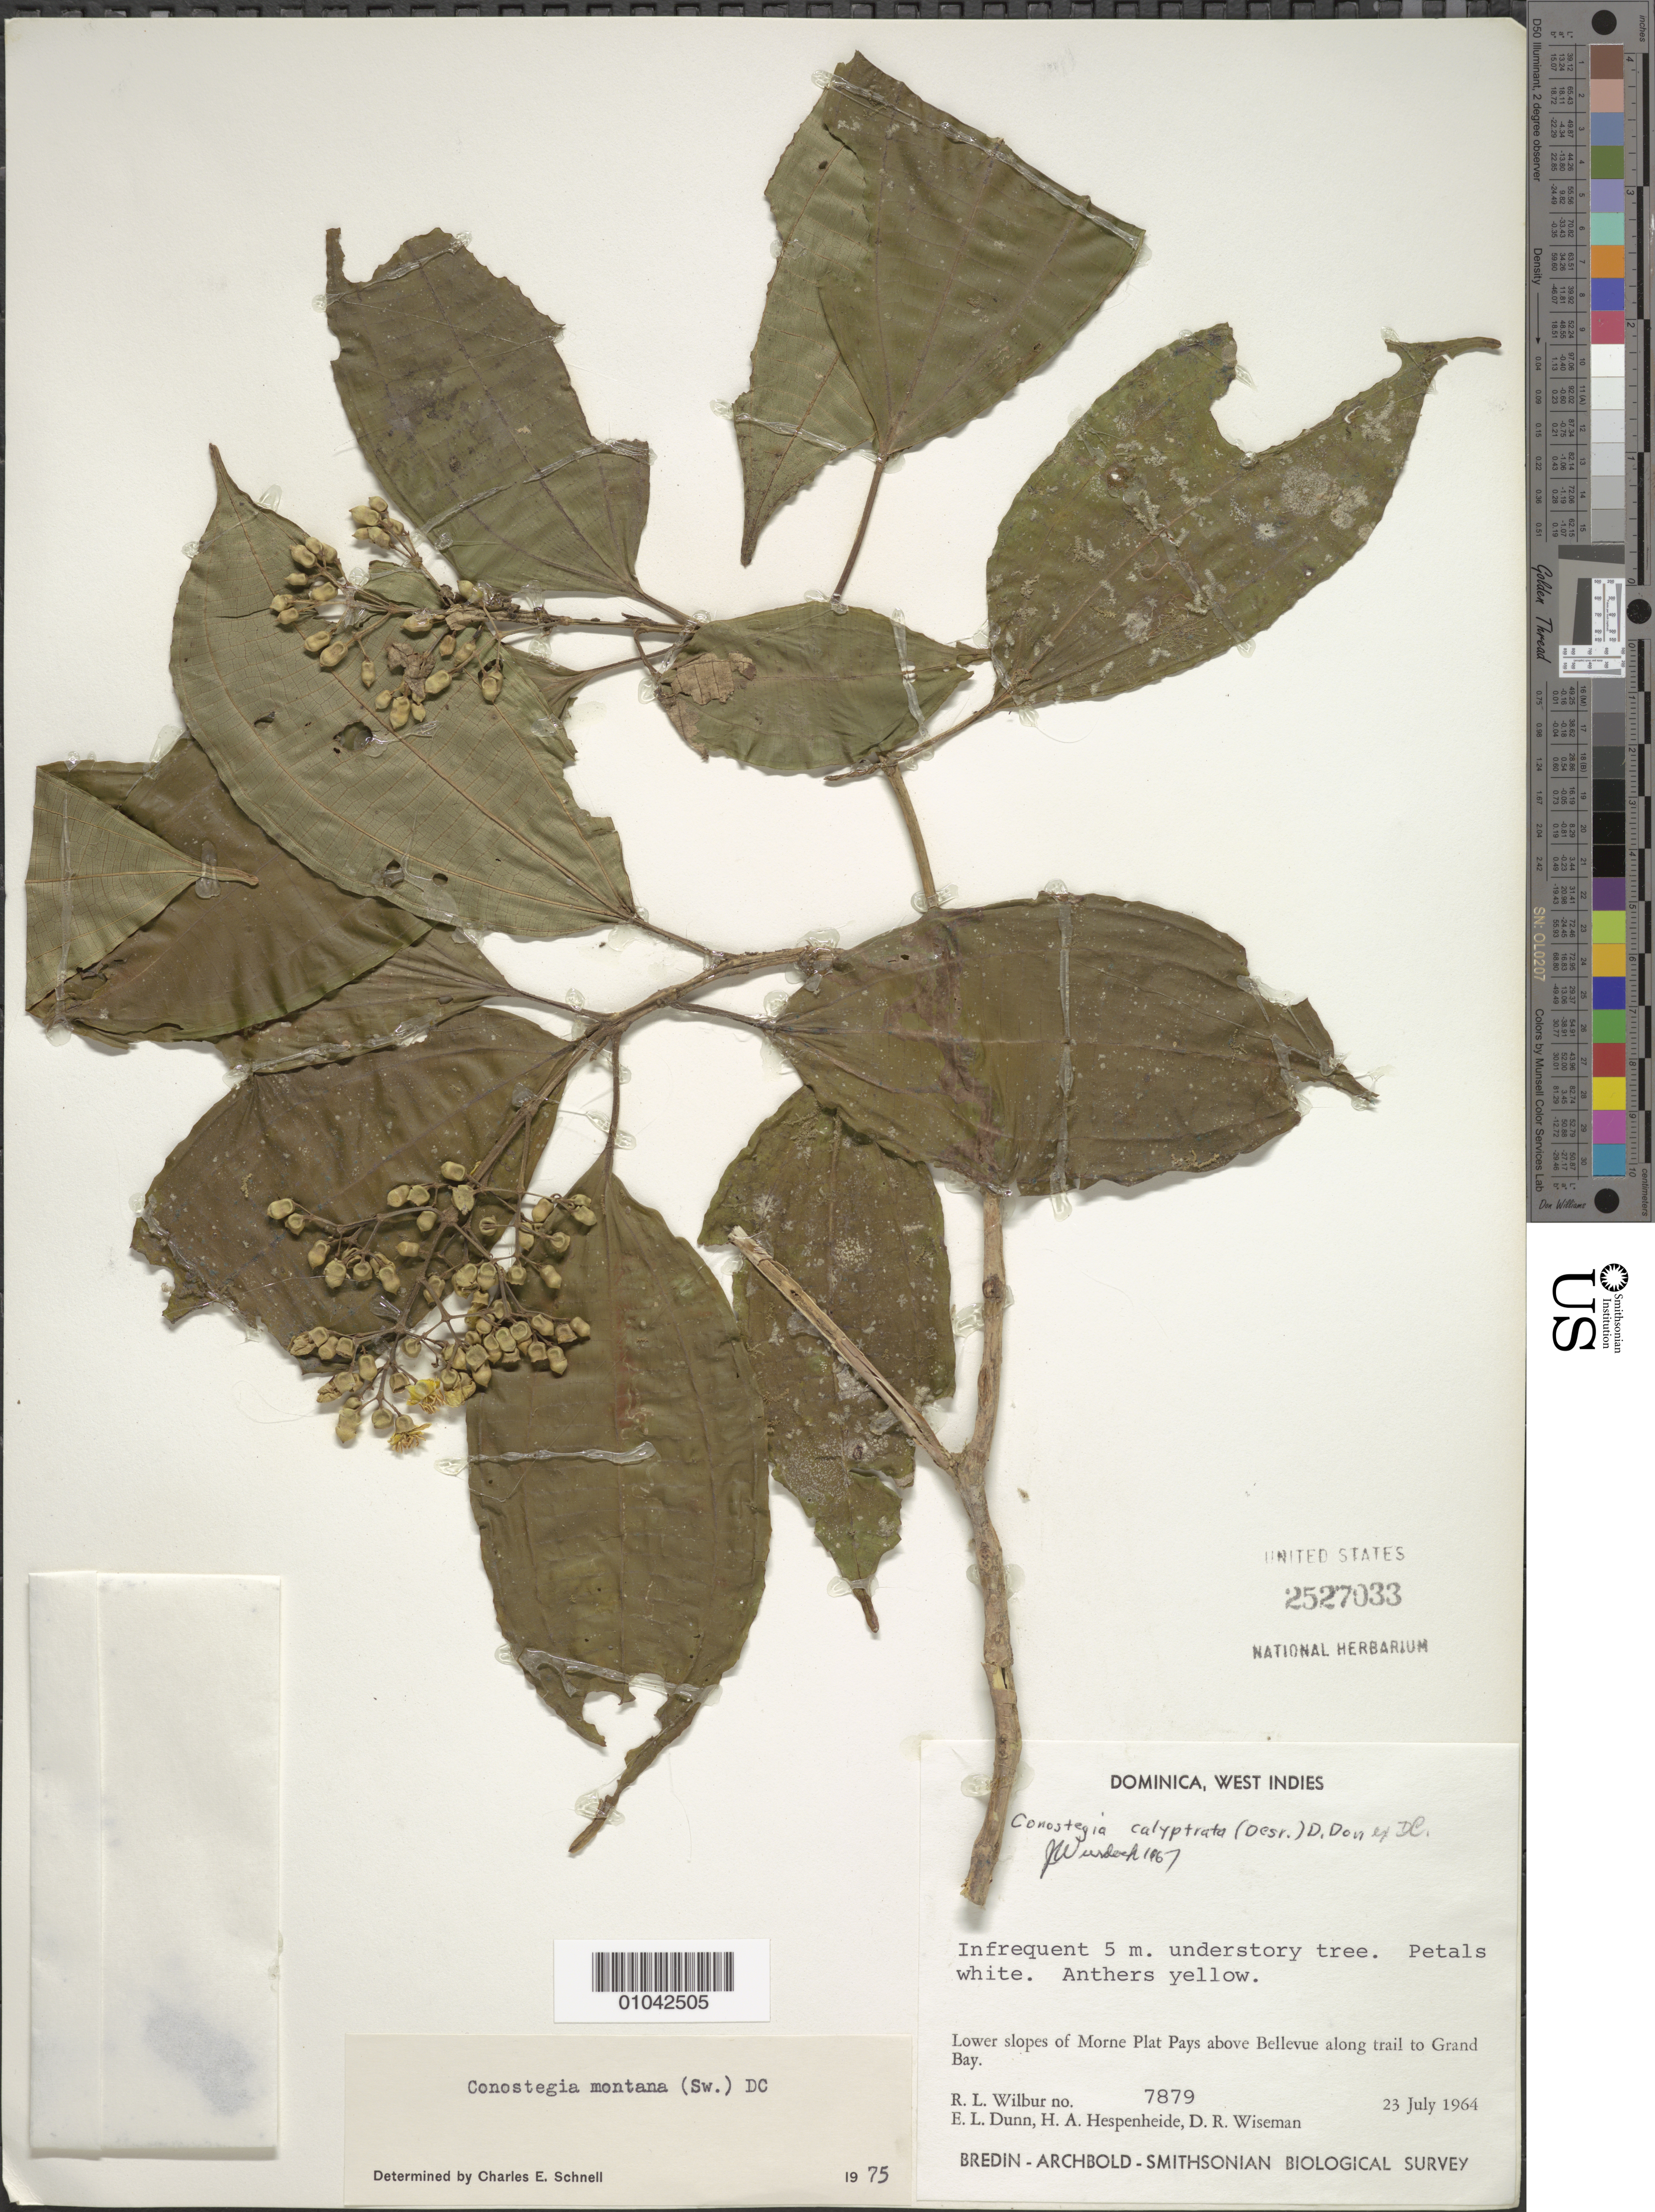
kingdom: Plantae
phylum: Tracheophyta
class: Magnoliopsida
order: Myrtales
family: Melastomataceae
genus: Conostegia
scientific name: Conostegia montana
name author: (Sw.) D. Don ex DC.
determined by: Schnell, C. E.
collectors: R. L. Wilbur, E. Dunn, H. A. Hespenheide & D. R. Wiseman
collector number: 7879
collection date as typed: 23 Jul 1964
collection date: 1964-07-23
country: Dominica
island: Dominica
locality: Lower slopes of Morne Plat Pays above Bellevue along trail to Grand Bay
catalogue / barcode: US 2527033